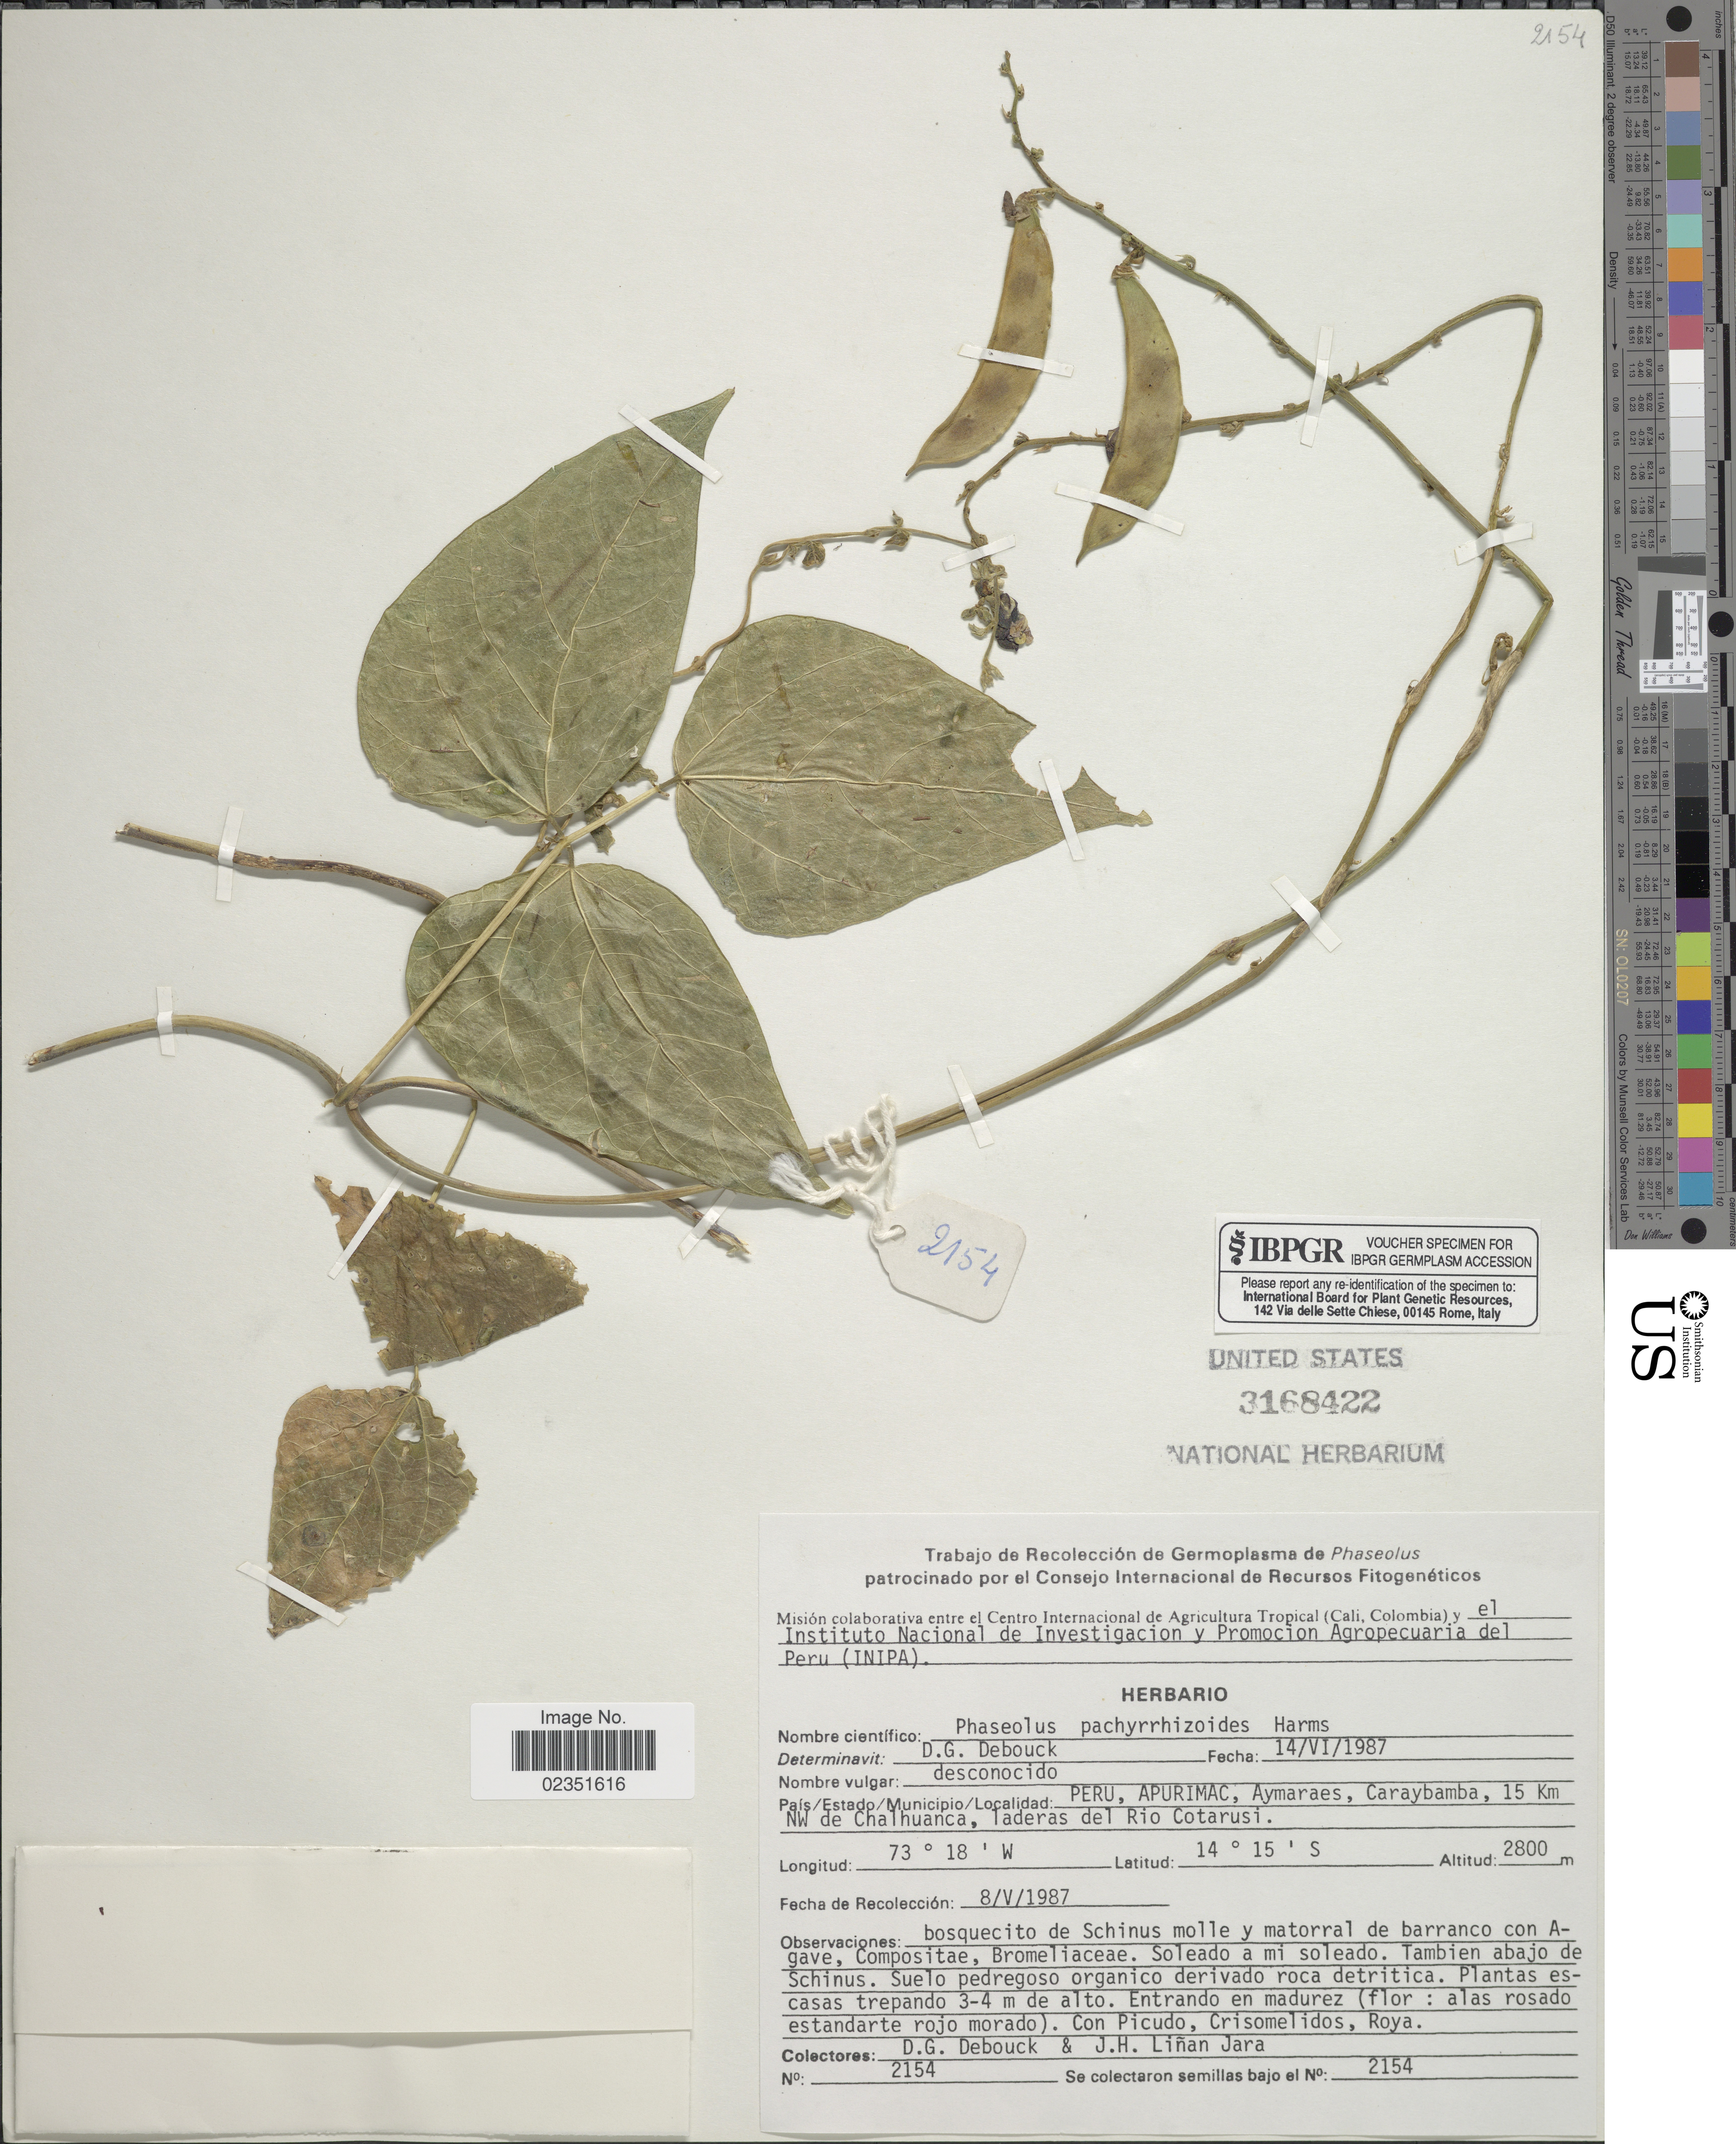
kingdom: Plantae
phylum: Tracheophyta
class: Magnoliopsida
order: Fabales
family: Fabaceae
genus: Phaseolus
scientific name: Phaseolus pachyrrhizoides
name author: Harms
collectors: D. Debouck & J. Liñan Jara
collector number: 2154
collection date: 1987-05-08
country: Peru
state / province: Apurímac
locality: Aymaraes, Caraybamba, 15 km NW de Chalhuanca, laderas del Rio Cotarusi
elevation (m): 2800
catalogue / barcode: US 3168422